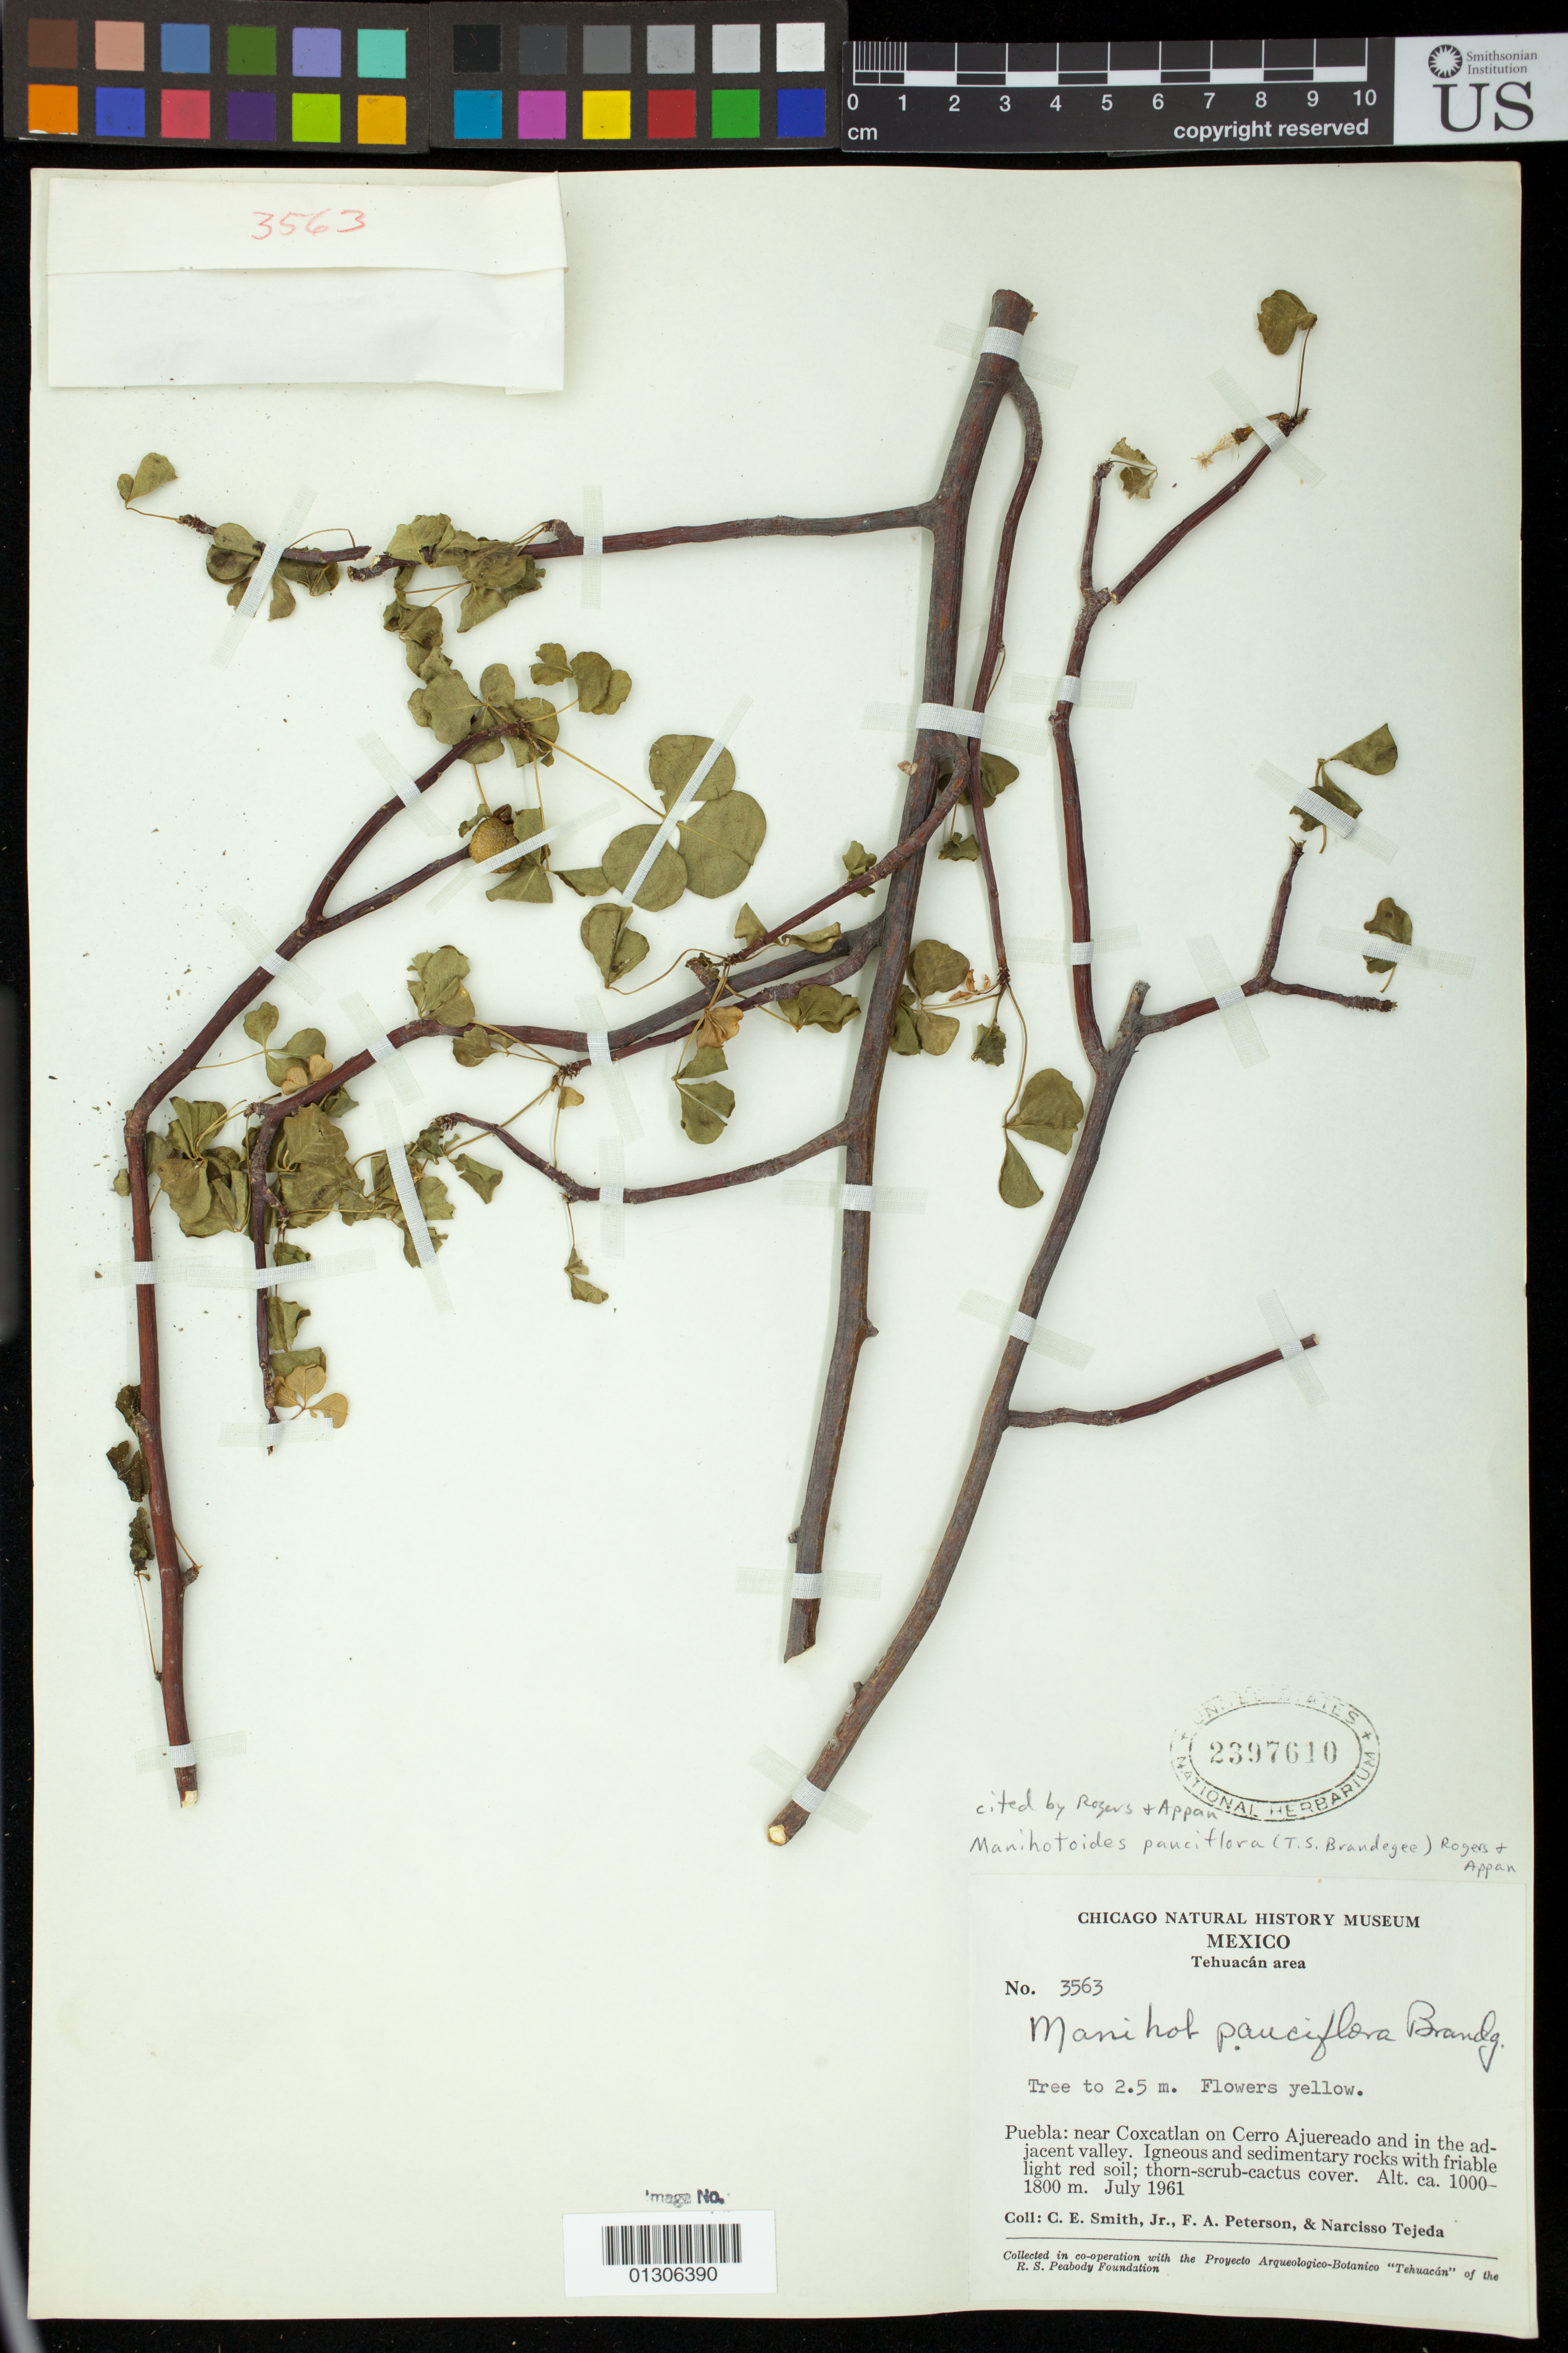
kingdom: Plantae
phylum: Tracheophyta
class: Magnoliopsida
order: Malpighiales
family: Euphorbiaceae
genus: Manihotoides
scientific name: Manihotoides pauciflora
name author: (Brandegee) D.J. Rogers & Appan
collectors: C. E. Smith Jr., F. A. Peterson & N. Tejeda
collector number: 3563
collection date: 1961-07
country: Mexico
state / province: Puebla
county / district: Coxcatlán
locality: near Coxcatlan on Cerro Ajuereado and in the adjacent valley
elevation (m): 1000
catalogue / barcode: US 2397610